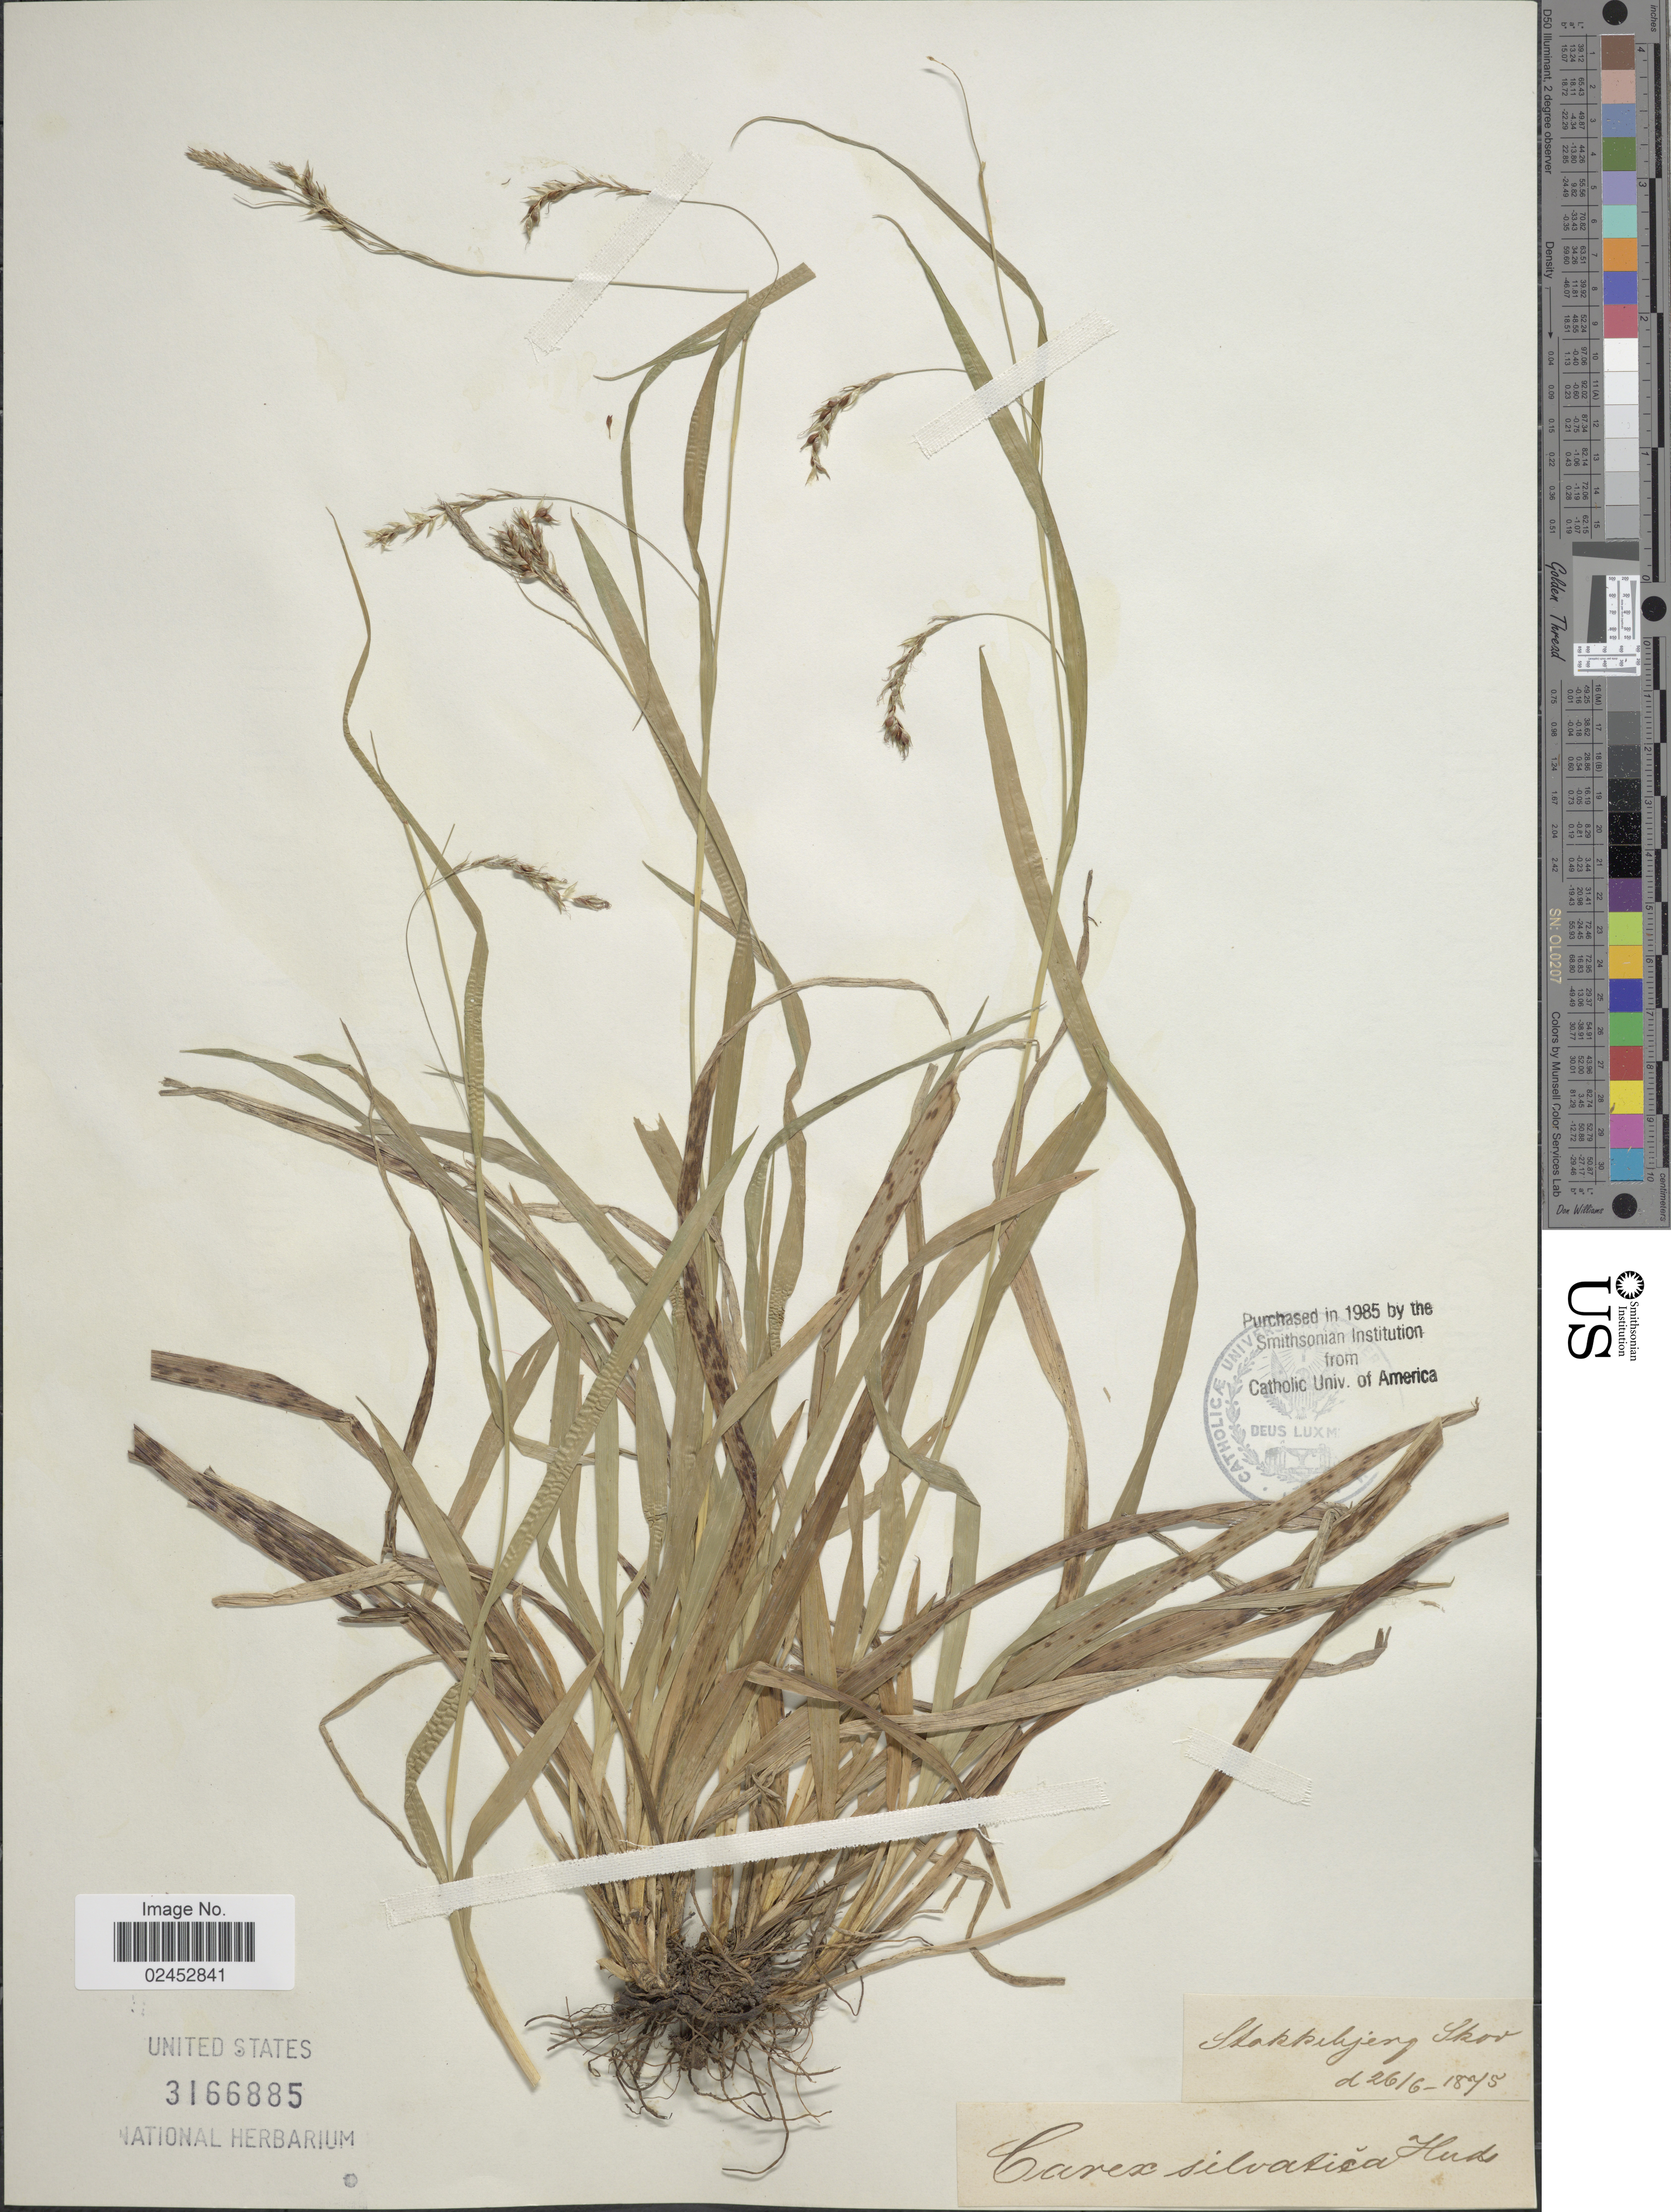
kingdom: Plantae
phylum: Tracheophyta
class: Liliopsida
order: Poales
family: Cyperaceae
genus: Carex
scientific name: Carex sylvatica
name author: Huds.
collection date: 1875-06-26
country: Denmark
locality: Stokkebjerg Skov.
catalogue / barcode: US 3166885